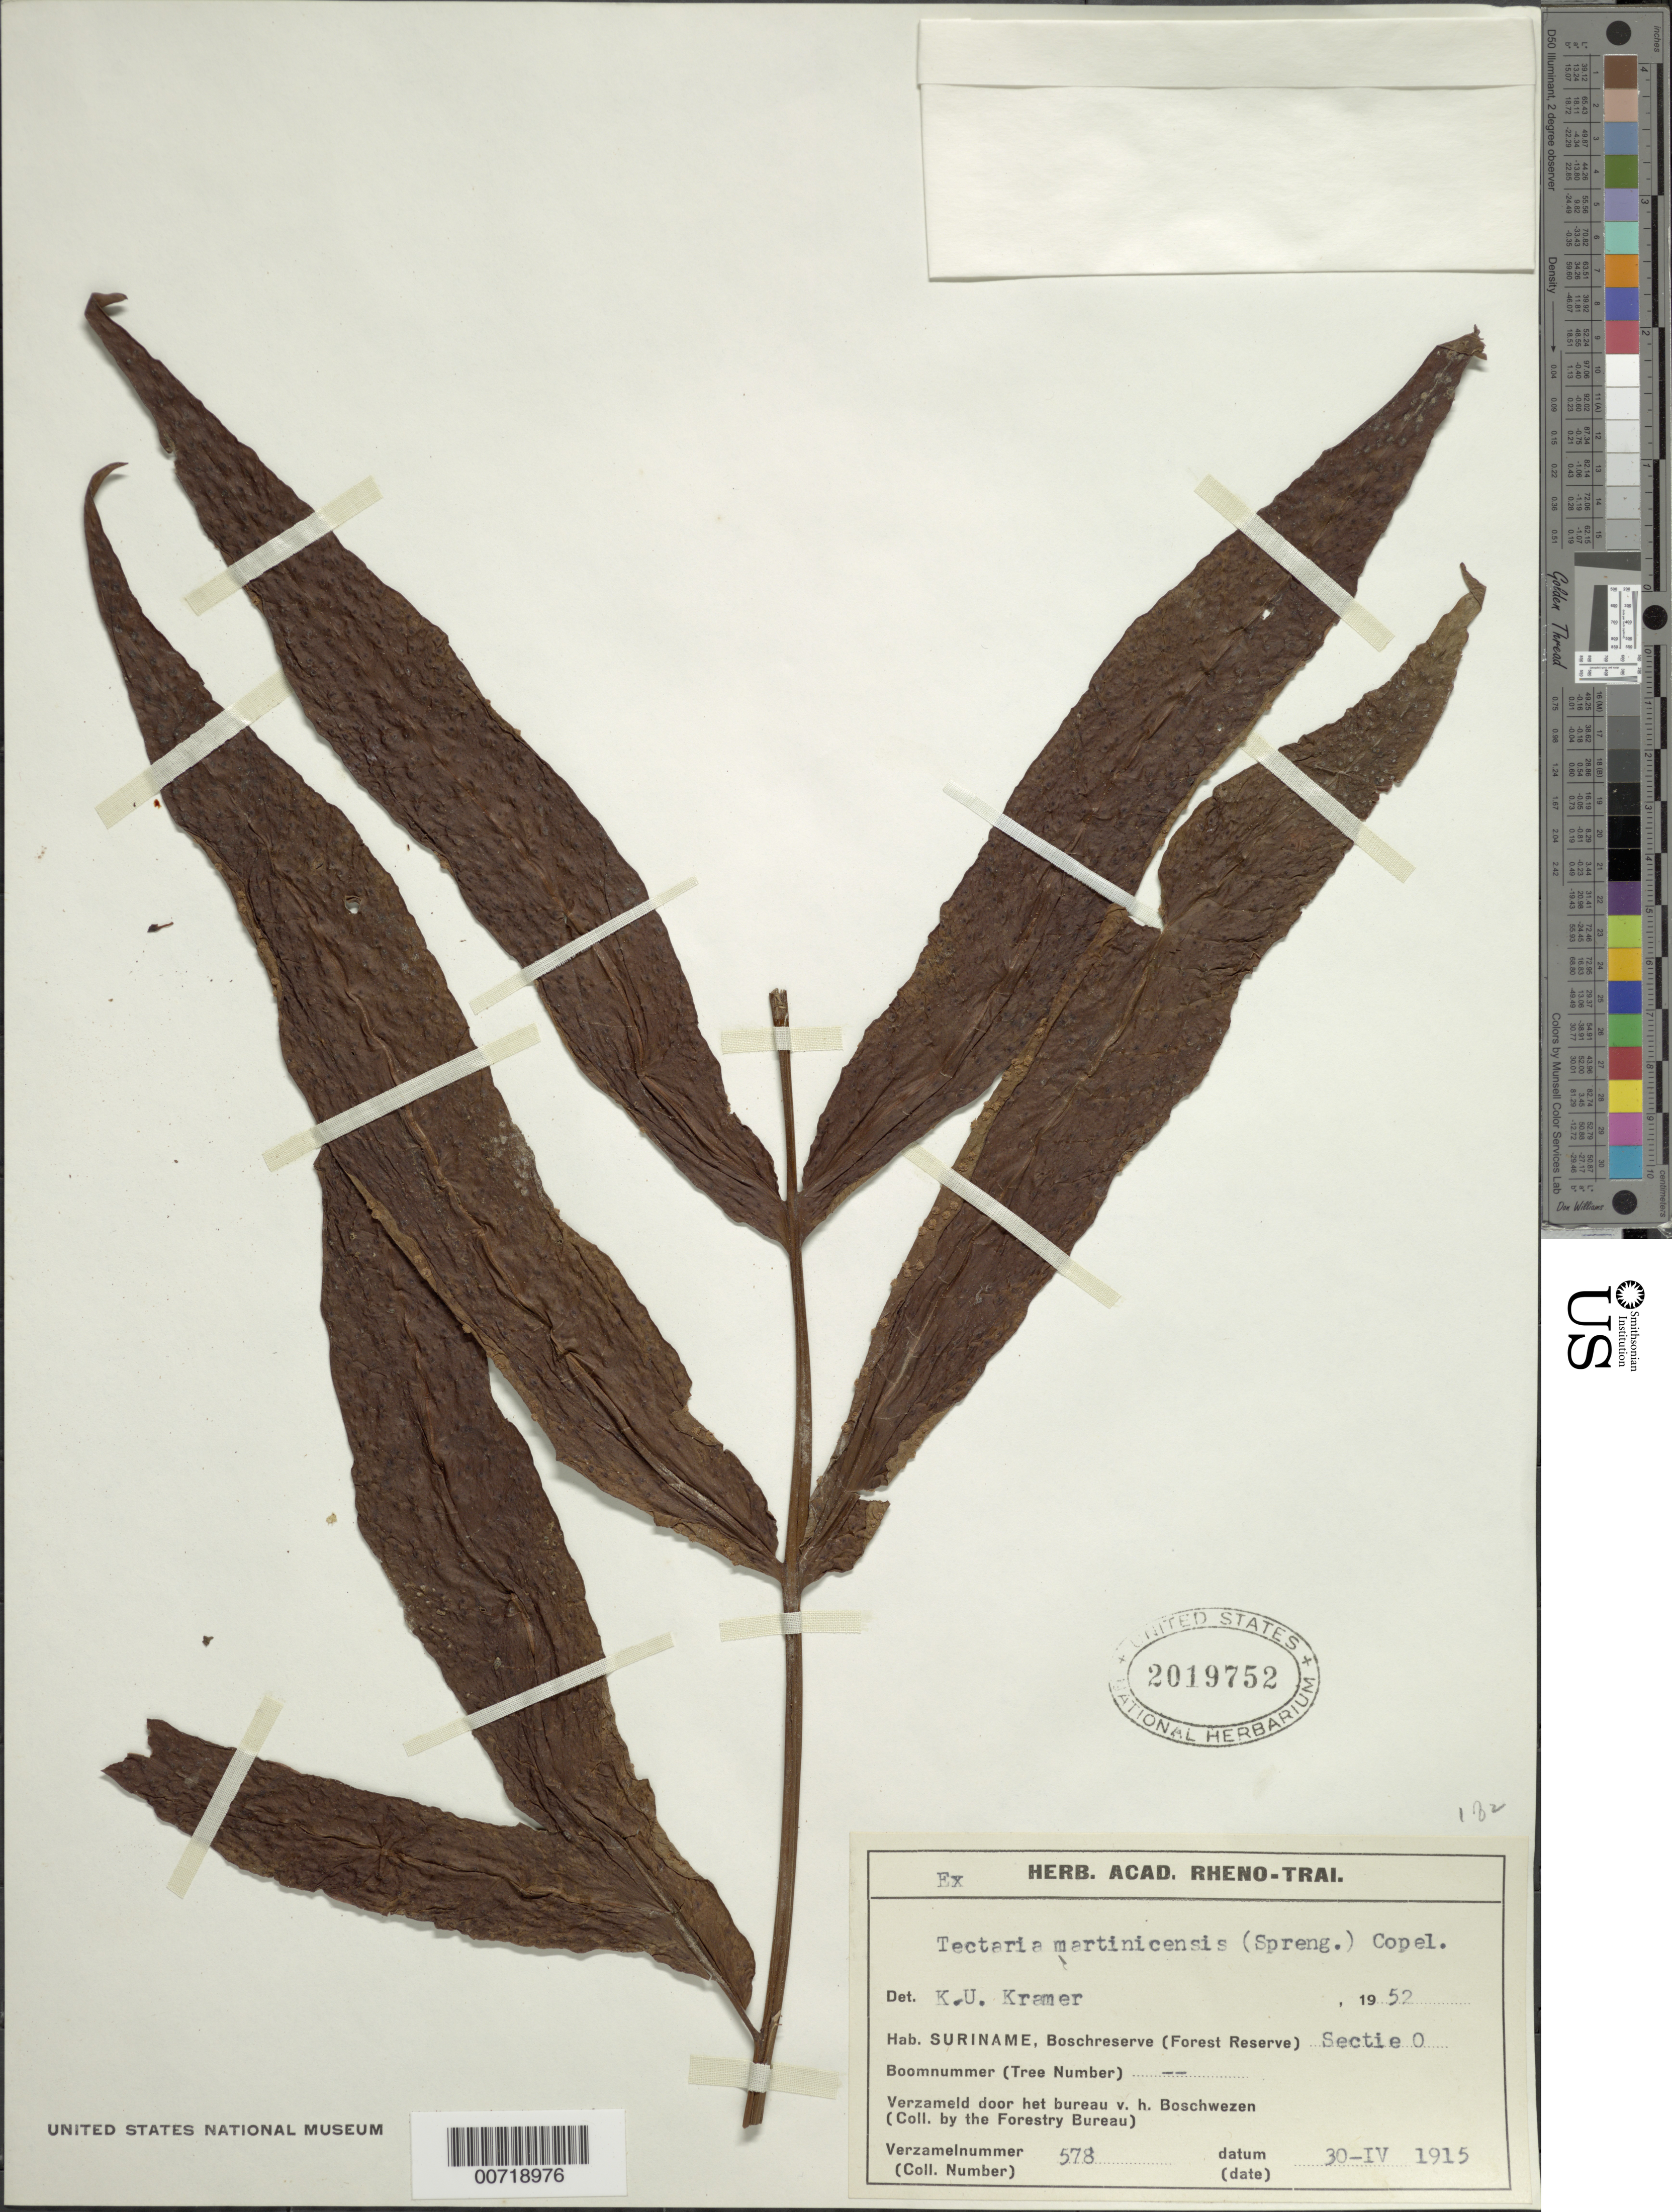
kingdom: Plantae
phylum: Tracheophyta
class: Polypodiopsida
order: Polypodiales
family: Tectariaceae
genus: Tectaria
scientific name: Tectaria incisa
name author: Cav.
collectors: Collector illegible, G. Stahel & -. Gonggrijp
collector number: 578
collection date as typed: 30-Apr-15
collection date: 1915-04-30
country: Suriname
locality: Boschreserve, Sectie O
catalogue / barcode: US 2019752